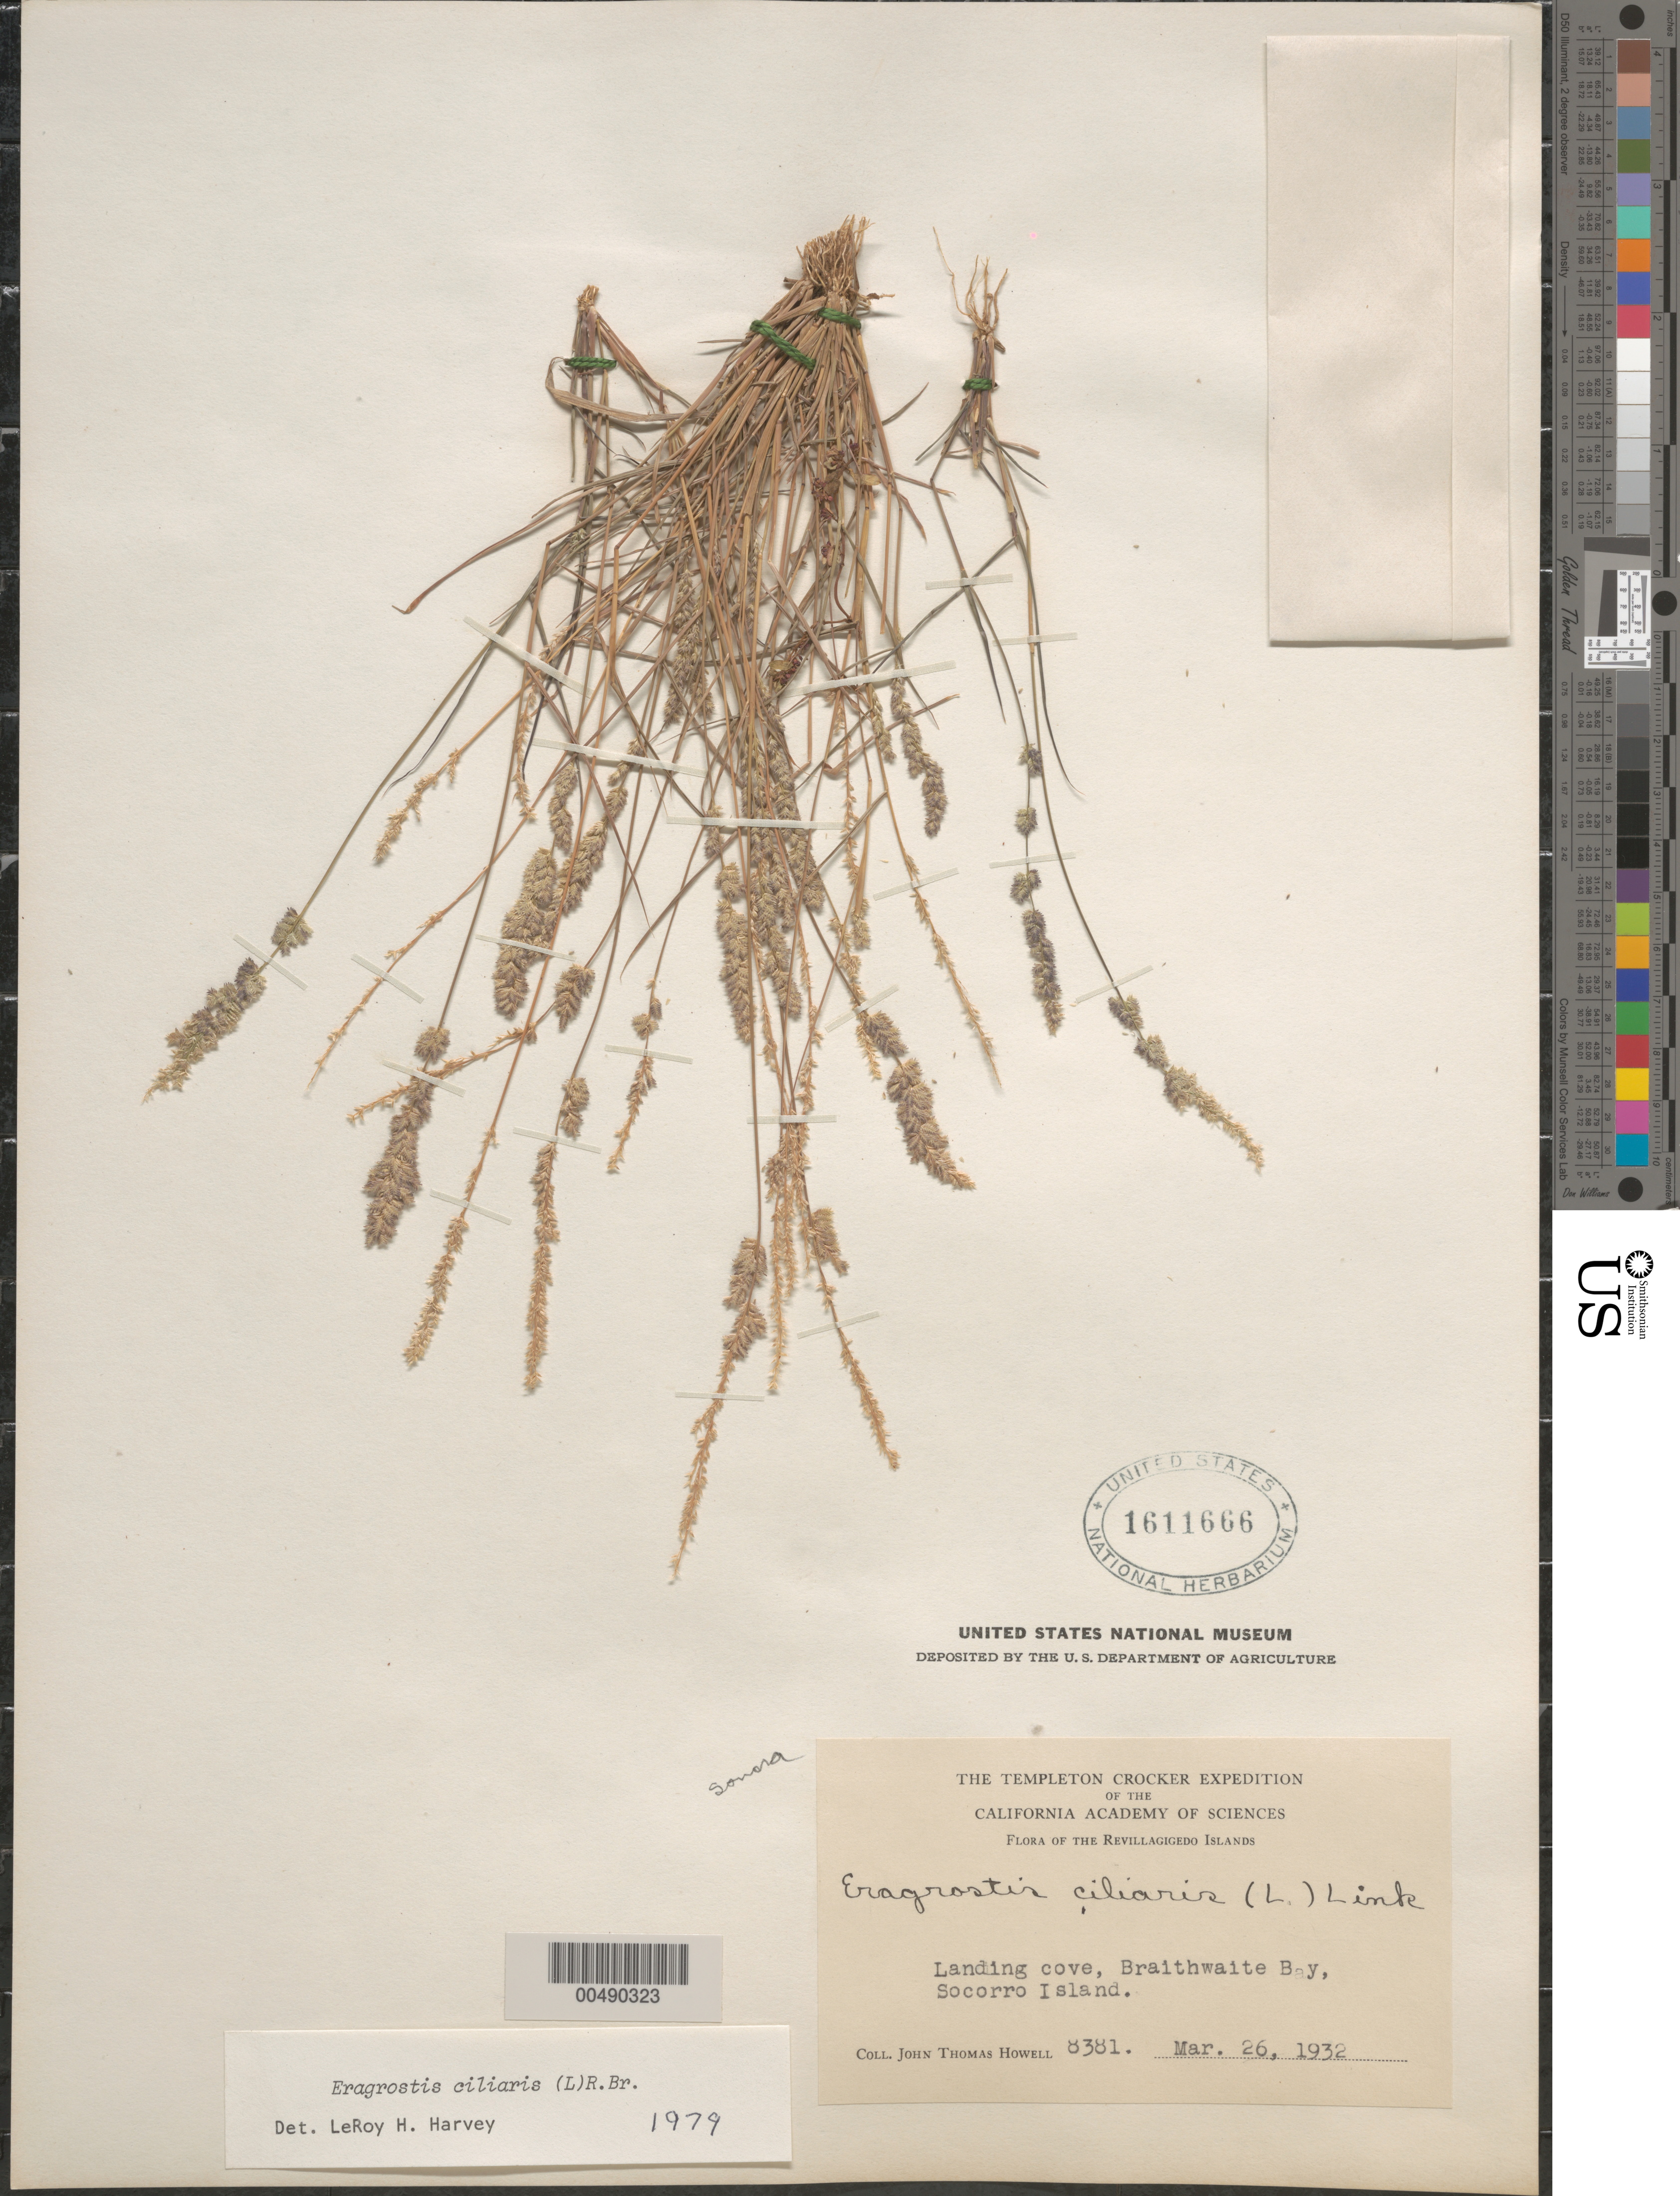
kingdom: Plantae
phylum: Tracheophyta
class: Liliopsida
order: Poales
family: Poaceae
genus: Eragrostis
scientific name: Eragrostis ciliaris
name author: (L.) R. Br.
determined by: Harvey, L. H.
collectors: J. T. Howell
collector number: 8381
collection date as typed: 26 Mar 1932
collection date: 1932-03-26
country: Mexico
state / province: Colima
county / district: Manzanillo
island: Socorro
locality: Braithwaite Bay, Landing Cove, Socorro Island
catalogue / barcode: US 1611666